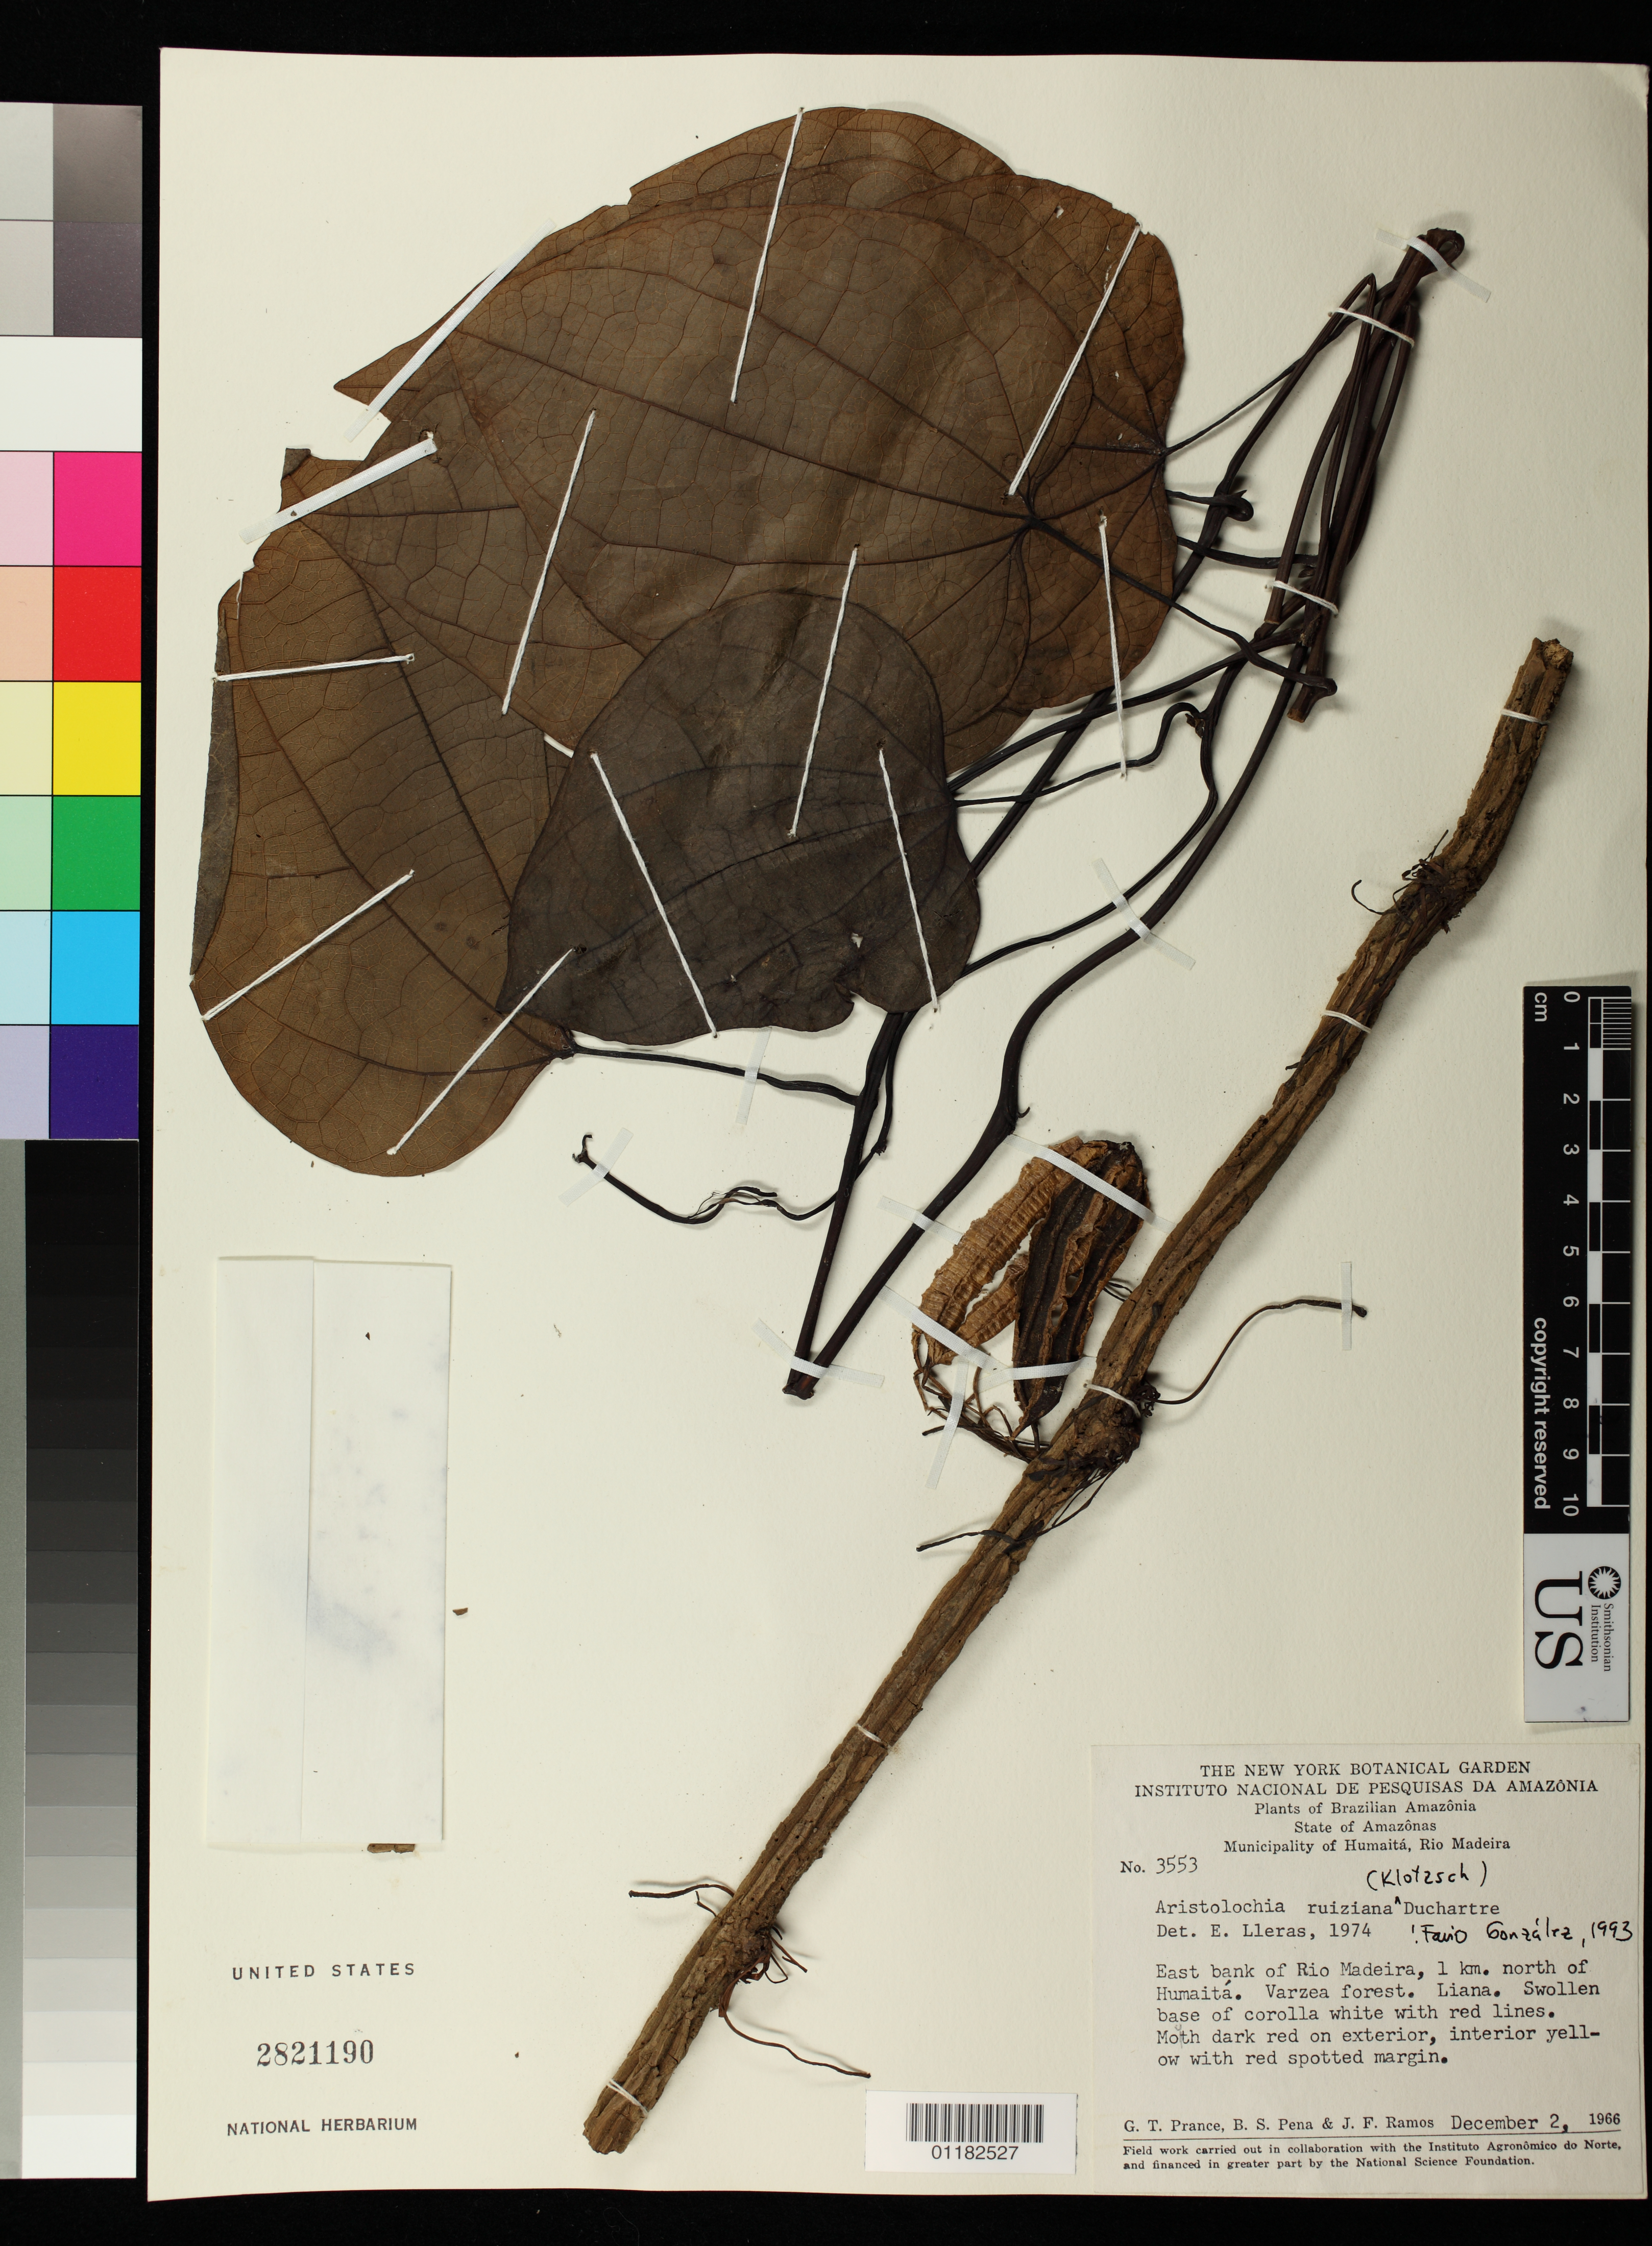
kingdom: Plantae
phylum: Tracheophyta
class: Magnoliopsida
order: Piperales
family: Aristolochiaceae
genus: Aristolochia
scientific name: Aristolochia ruiziana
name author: (Klotzsch) Duch.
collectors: G. T. Prance, B. S. Pena & J. F. Ramos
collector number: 3553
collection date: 1966-12-02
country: Brazil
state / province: Amazonas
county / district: Humaitá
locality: Municipality of Humaita, Rio Madeira East bank of Rio Madeira, 1 km. north of Humaita.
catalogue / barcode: US 2821190